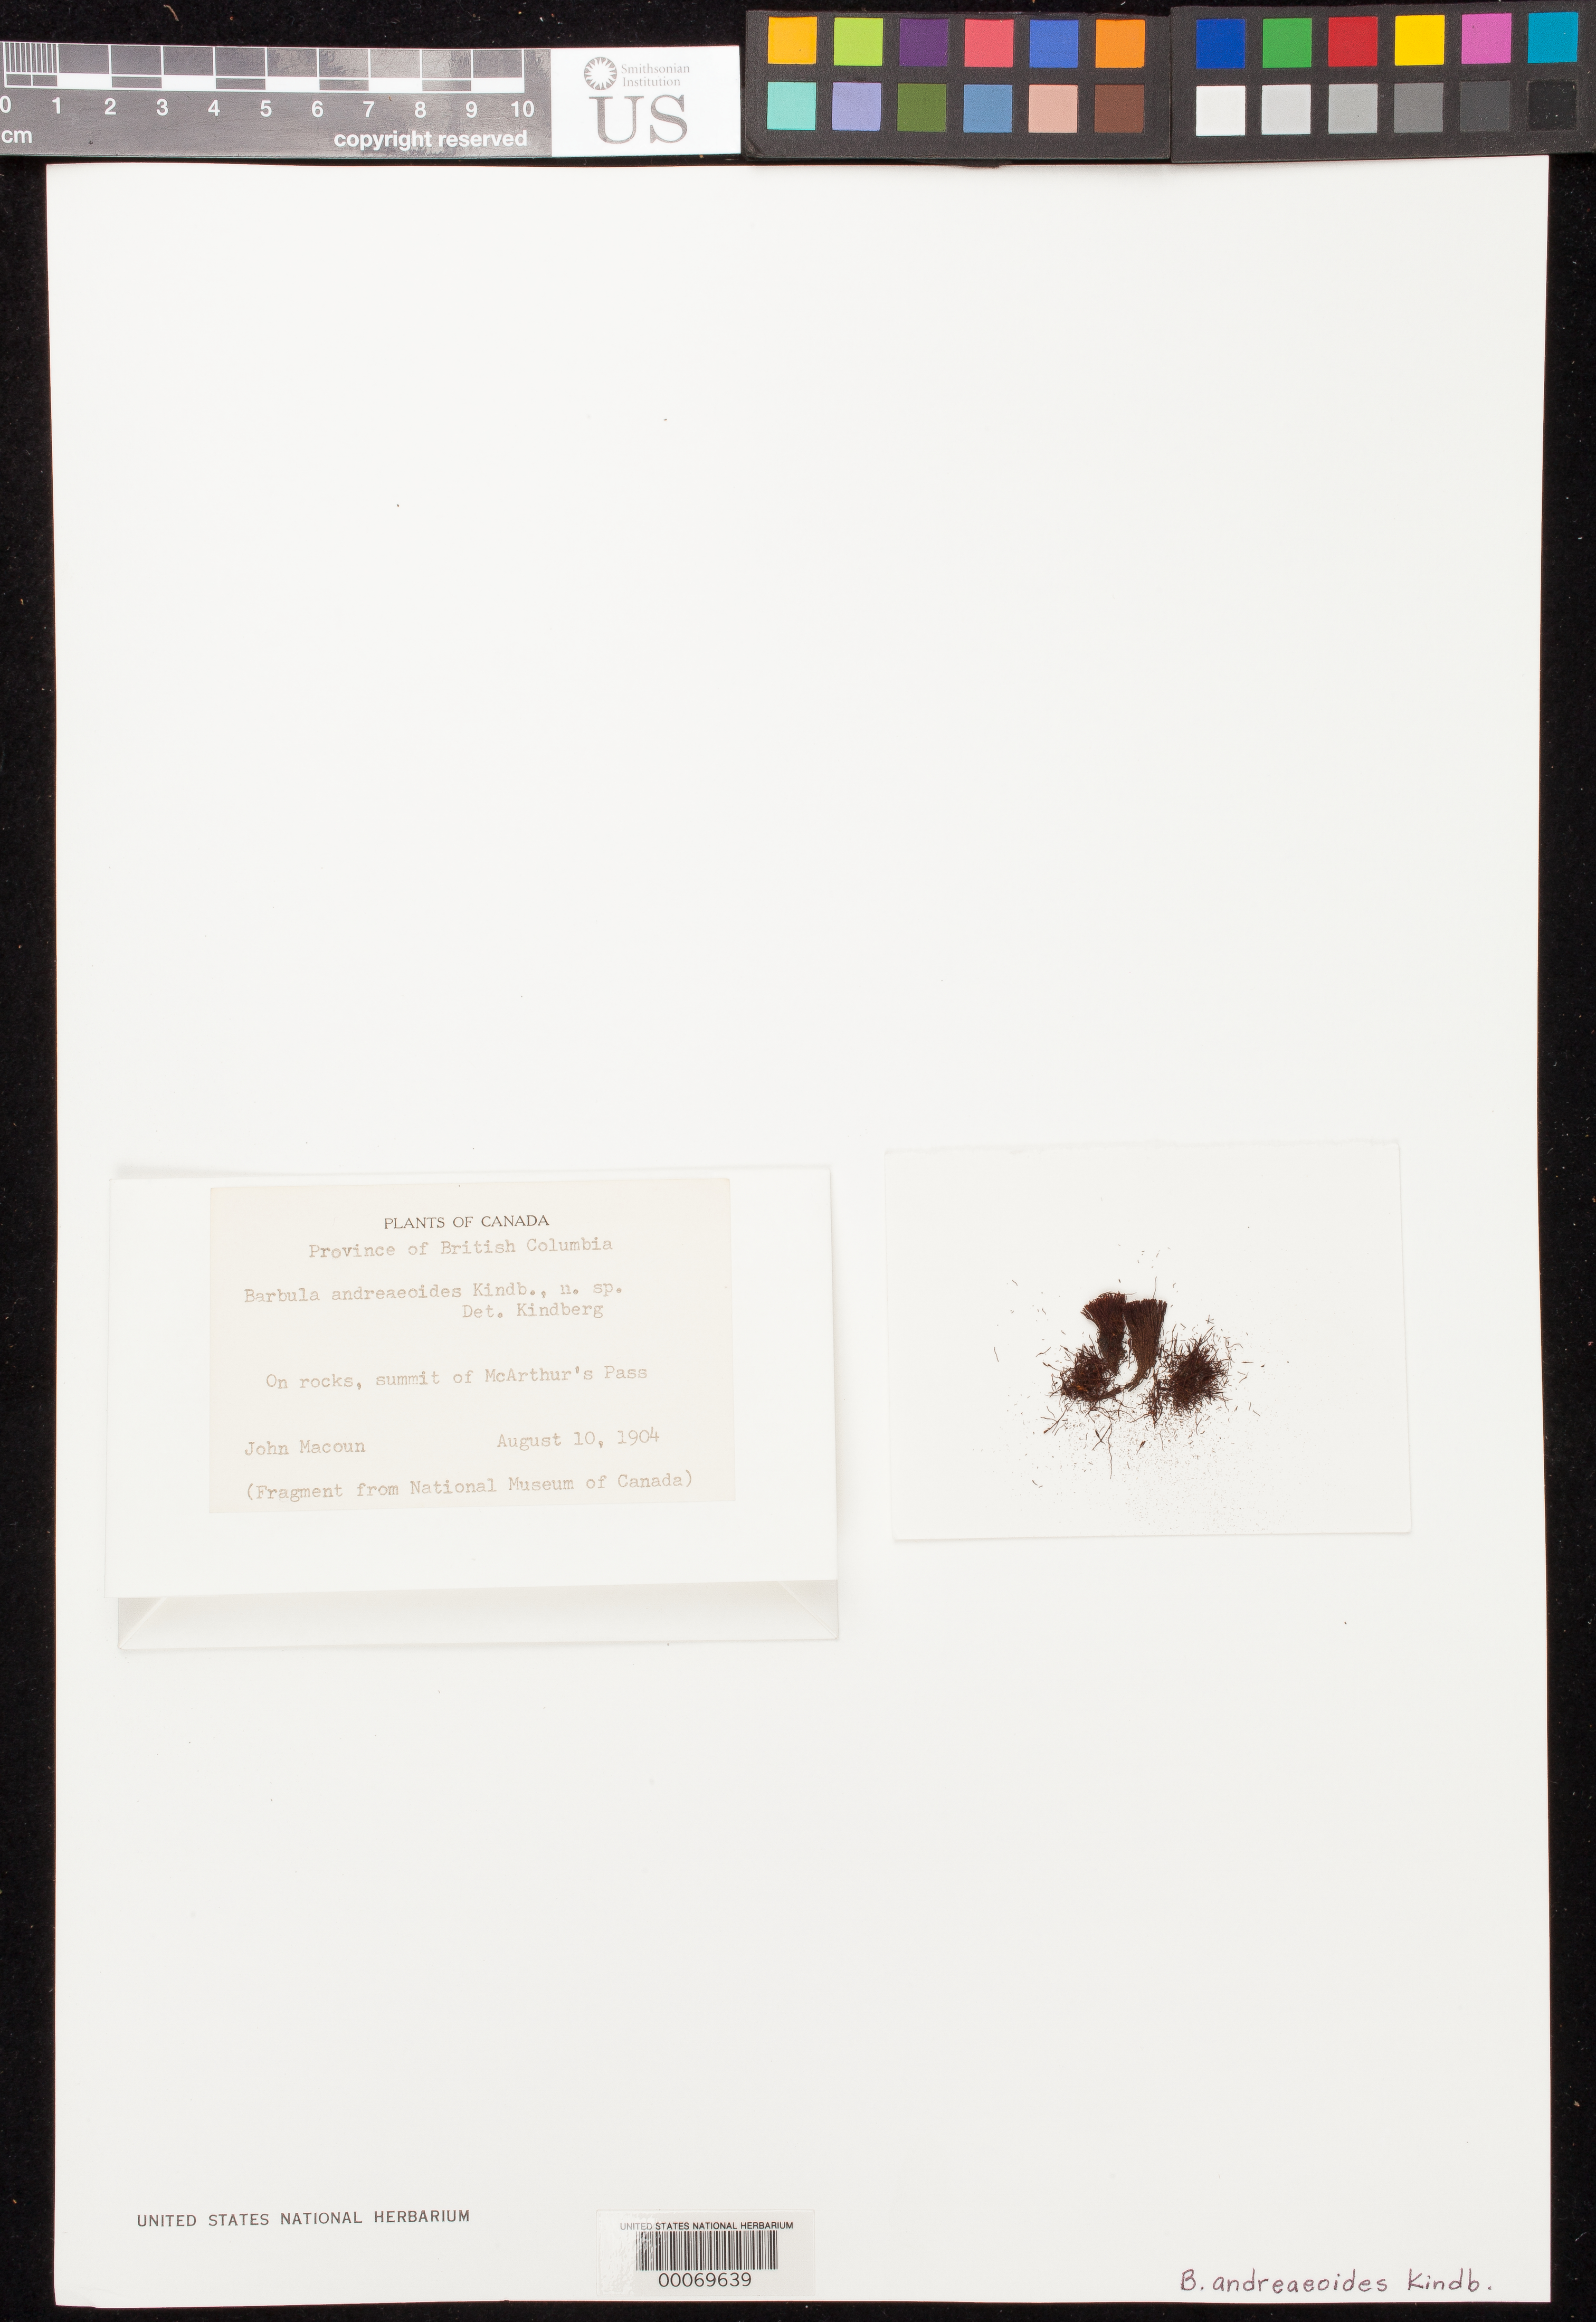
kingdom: Plantae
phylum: Bryophyta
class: Bryopsida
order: Pottiales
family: Pottiaceae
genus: Barbula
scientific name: Barbula andreaeoides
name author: Kindb.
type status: Isotype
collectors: J. Macoun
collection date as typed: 10 Aug 1904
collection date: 1904-08-10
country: Canada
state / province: British Columbia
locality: Summit of McArthur's Pass; alt. 5200-7500 ft.